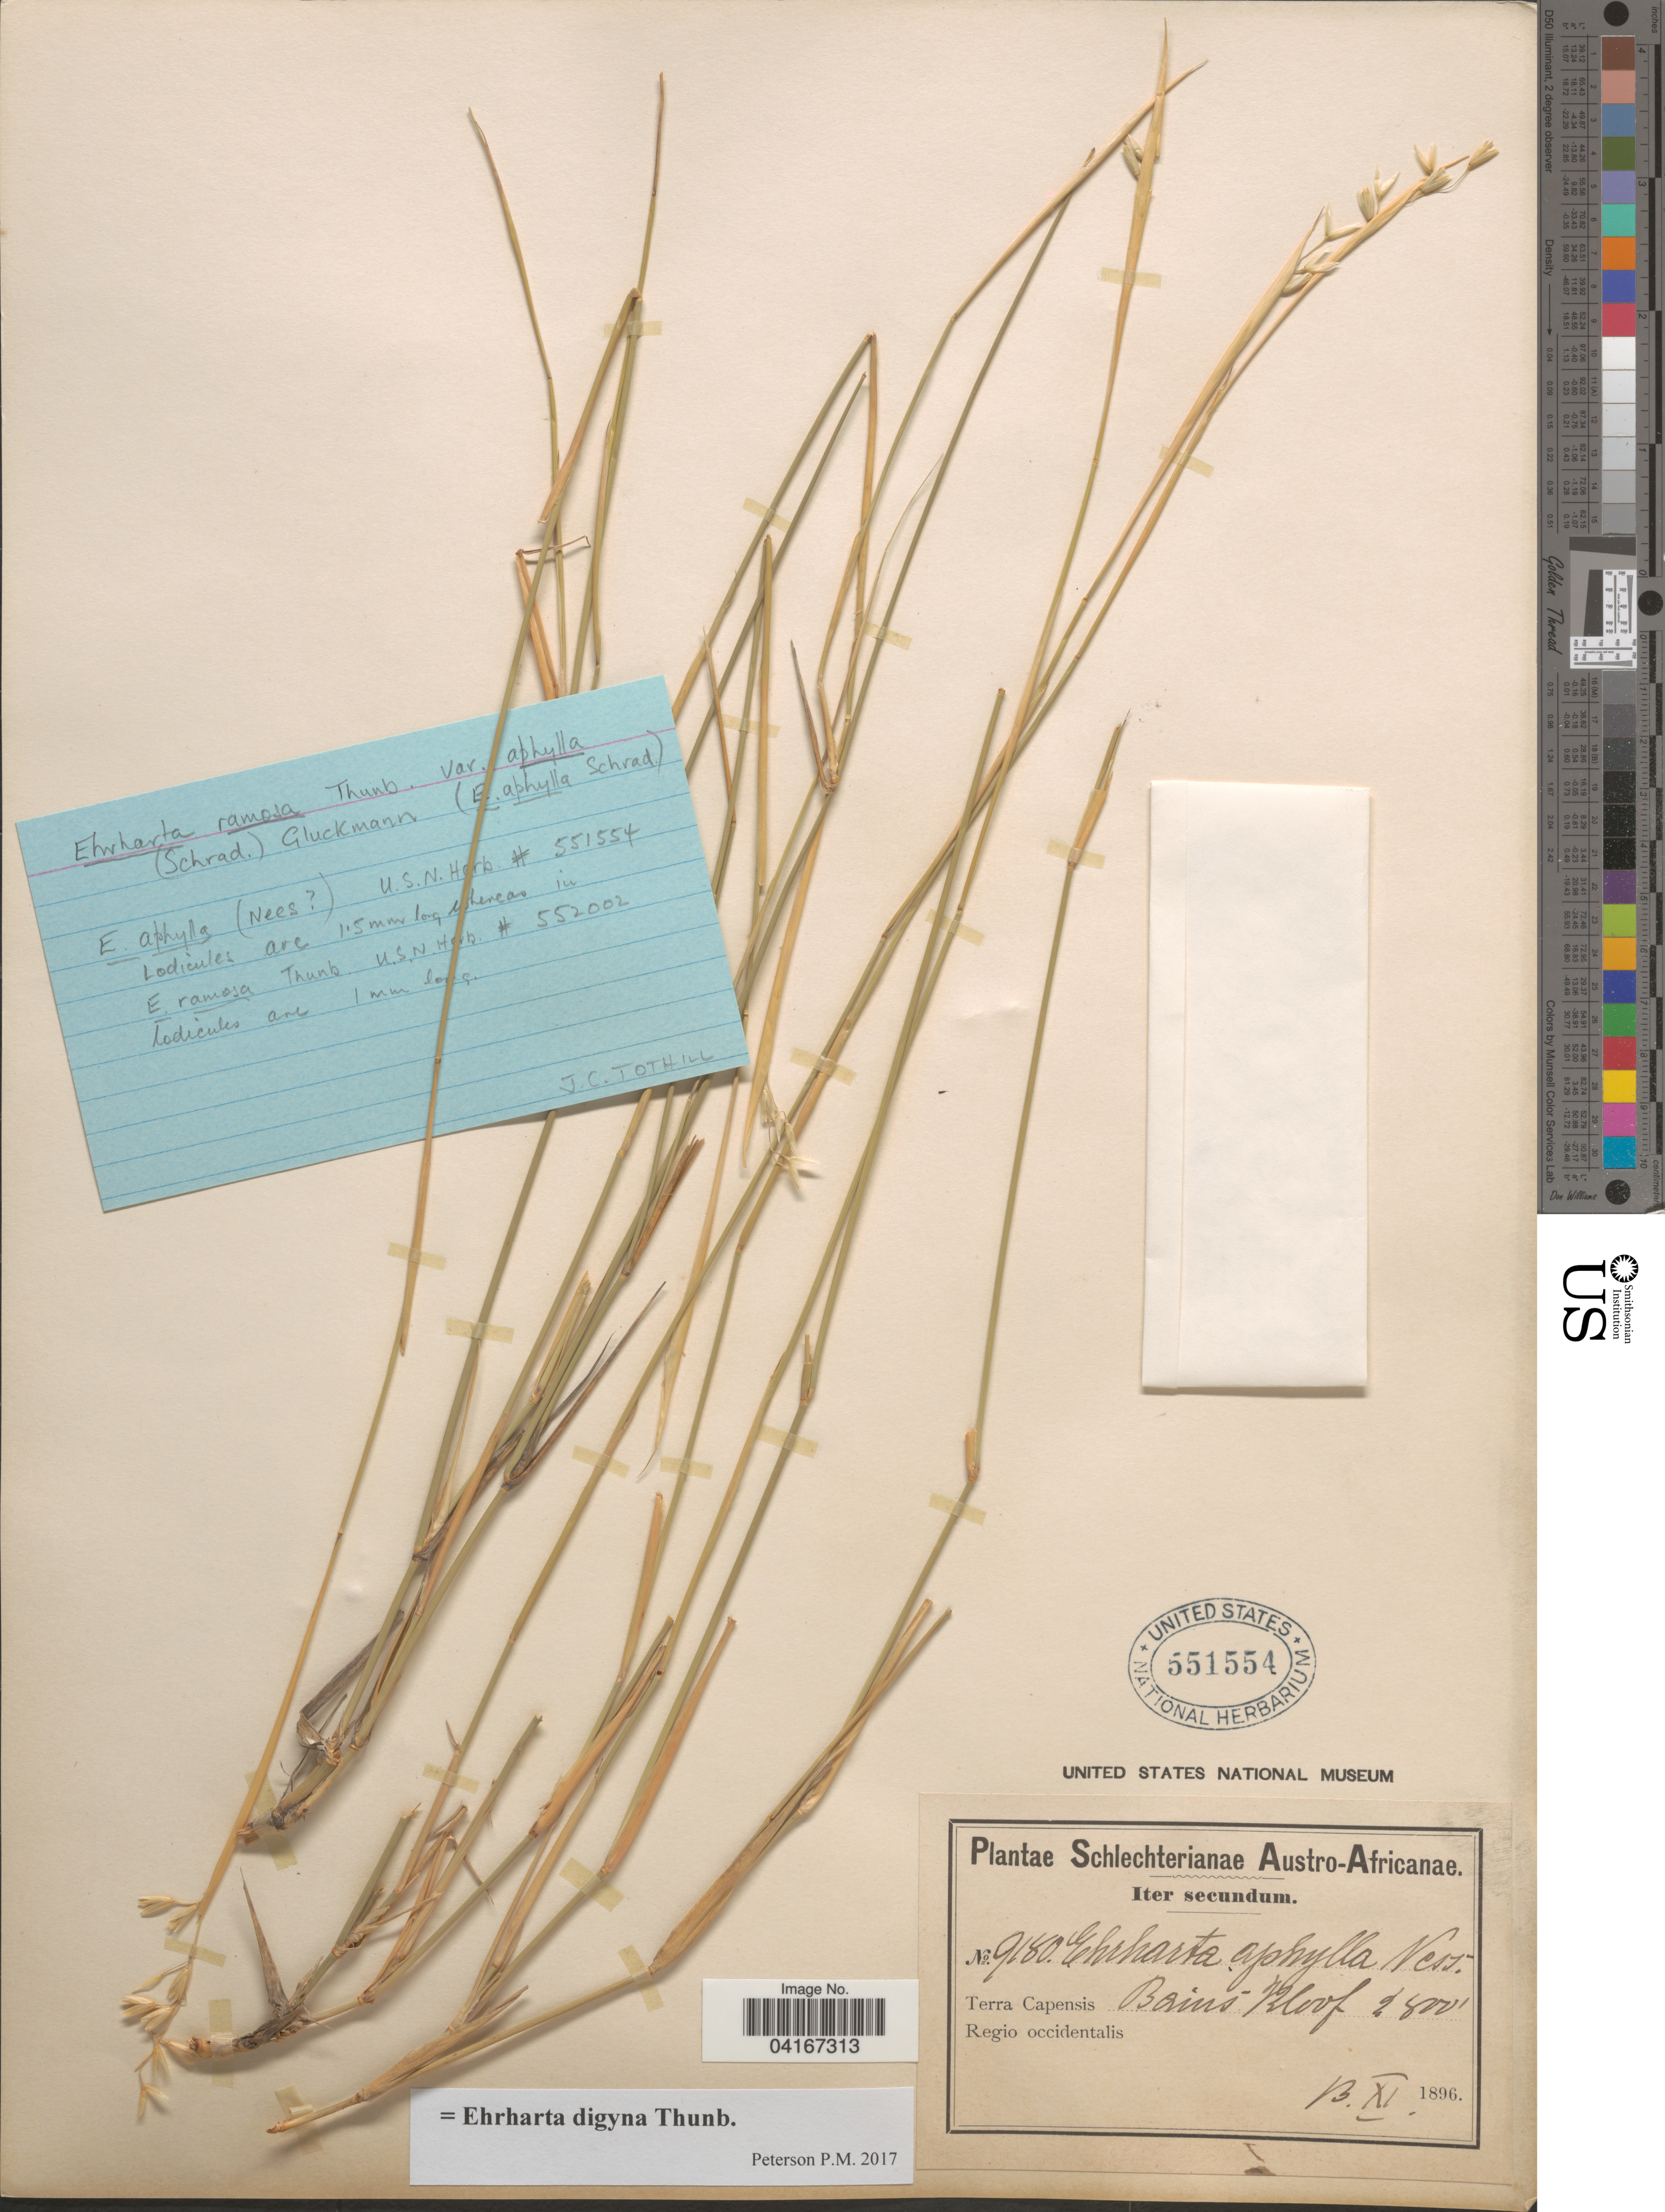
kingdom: Plantae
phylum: Tracheophyta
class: Liliopsida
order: Poales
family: Poaceae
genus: Ehrharta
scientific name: Ehrharta digyna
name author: Thunb.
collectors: Schlechter, --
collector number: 9180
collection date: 1896-11-13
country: South Africa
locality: Austro-Africanae. Iter secundum. Terra Capensis Bains Kloof. Regio occidentalis.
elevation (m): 853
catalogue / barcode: US 551554